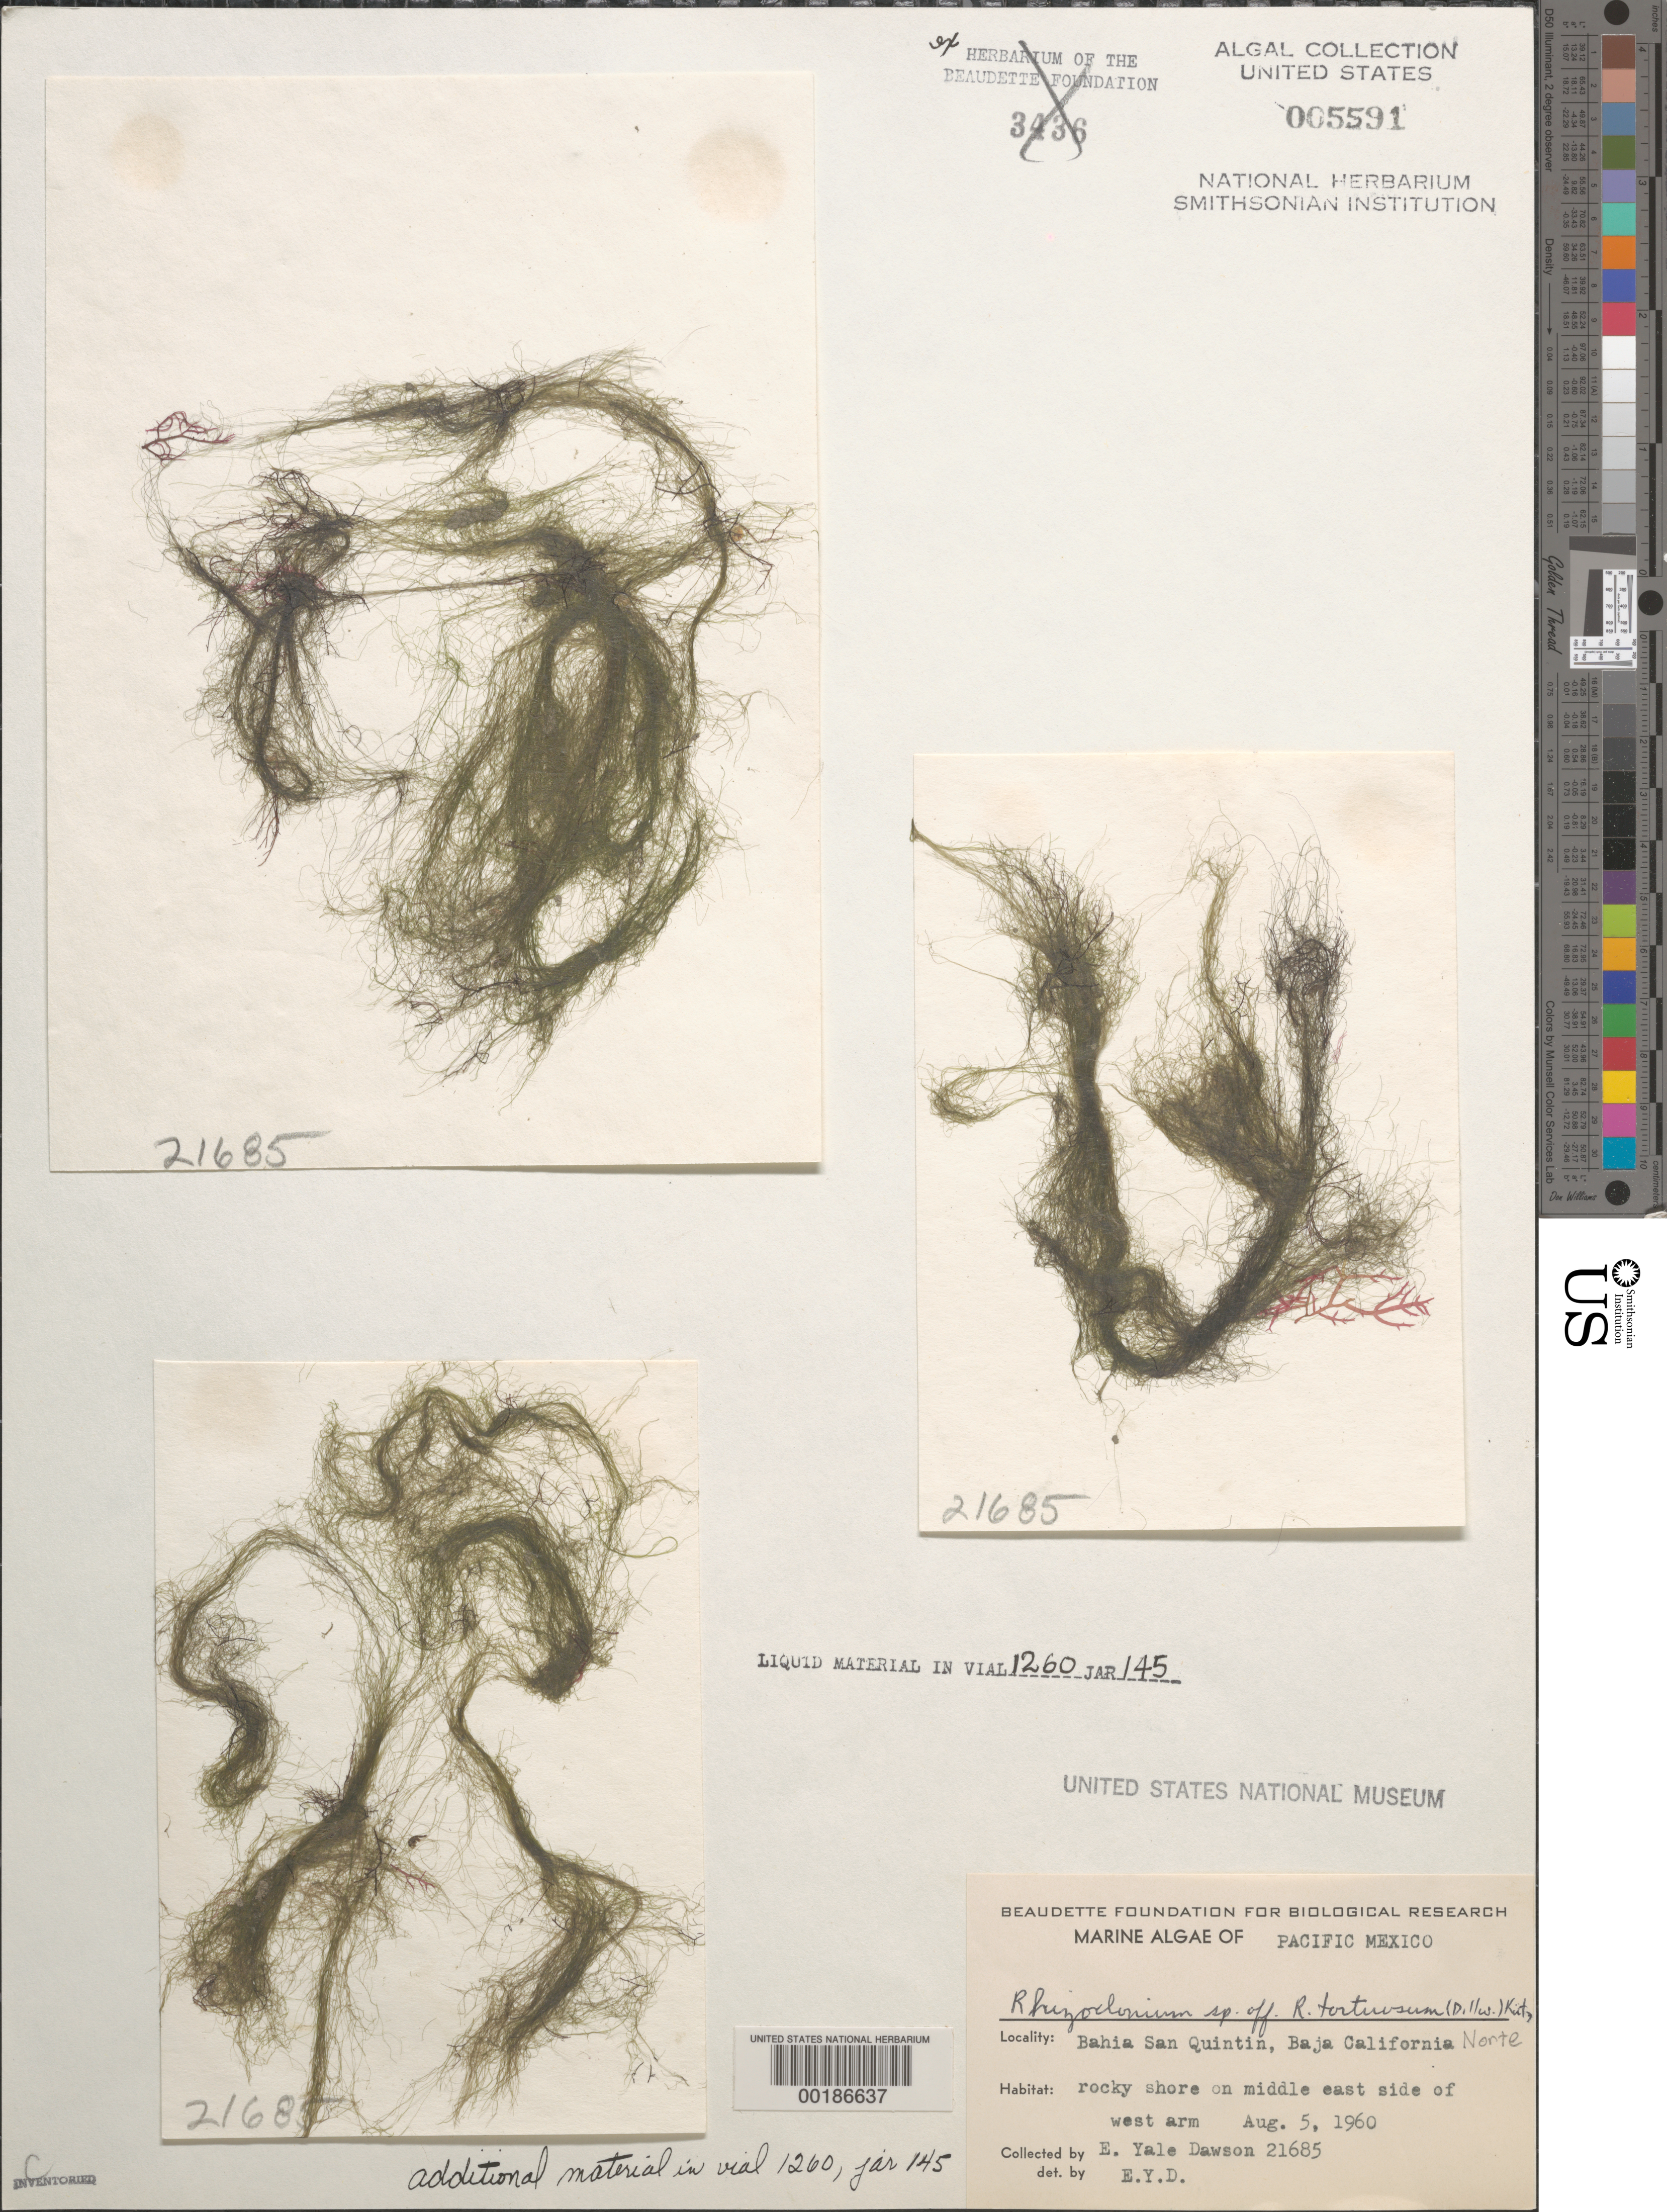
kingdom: Plantae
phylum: Chlorophyta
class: Ulvophyceae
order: Cladophorales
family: Cladophoraceae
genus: Chaetomorpha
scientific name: Chaetomorpha tortuosa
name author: (Dilwyn) Kütz.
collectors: E. Y. Dawson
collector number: EYD 21685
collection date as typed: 05 Aug 1960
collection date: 1960-08-05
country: Mexico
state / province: Baja California Norte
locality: Bahia San Quintin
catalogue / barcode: US 5591